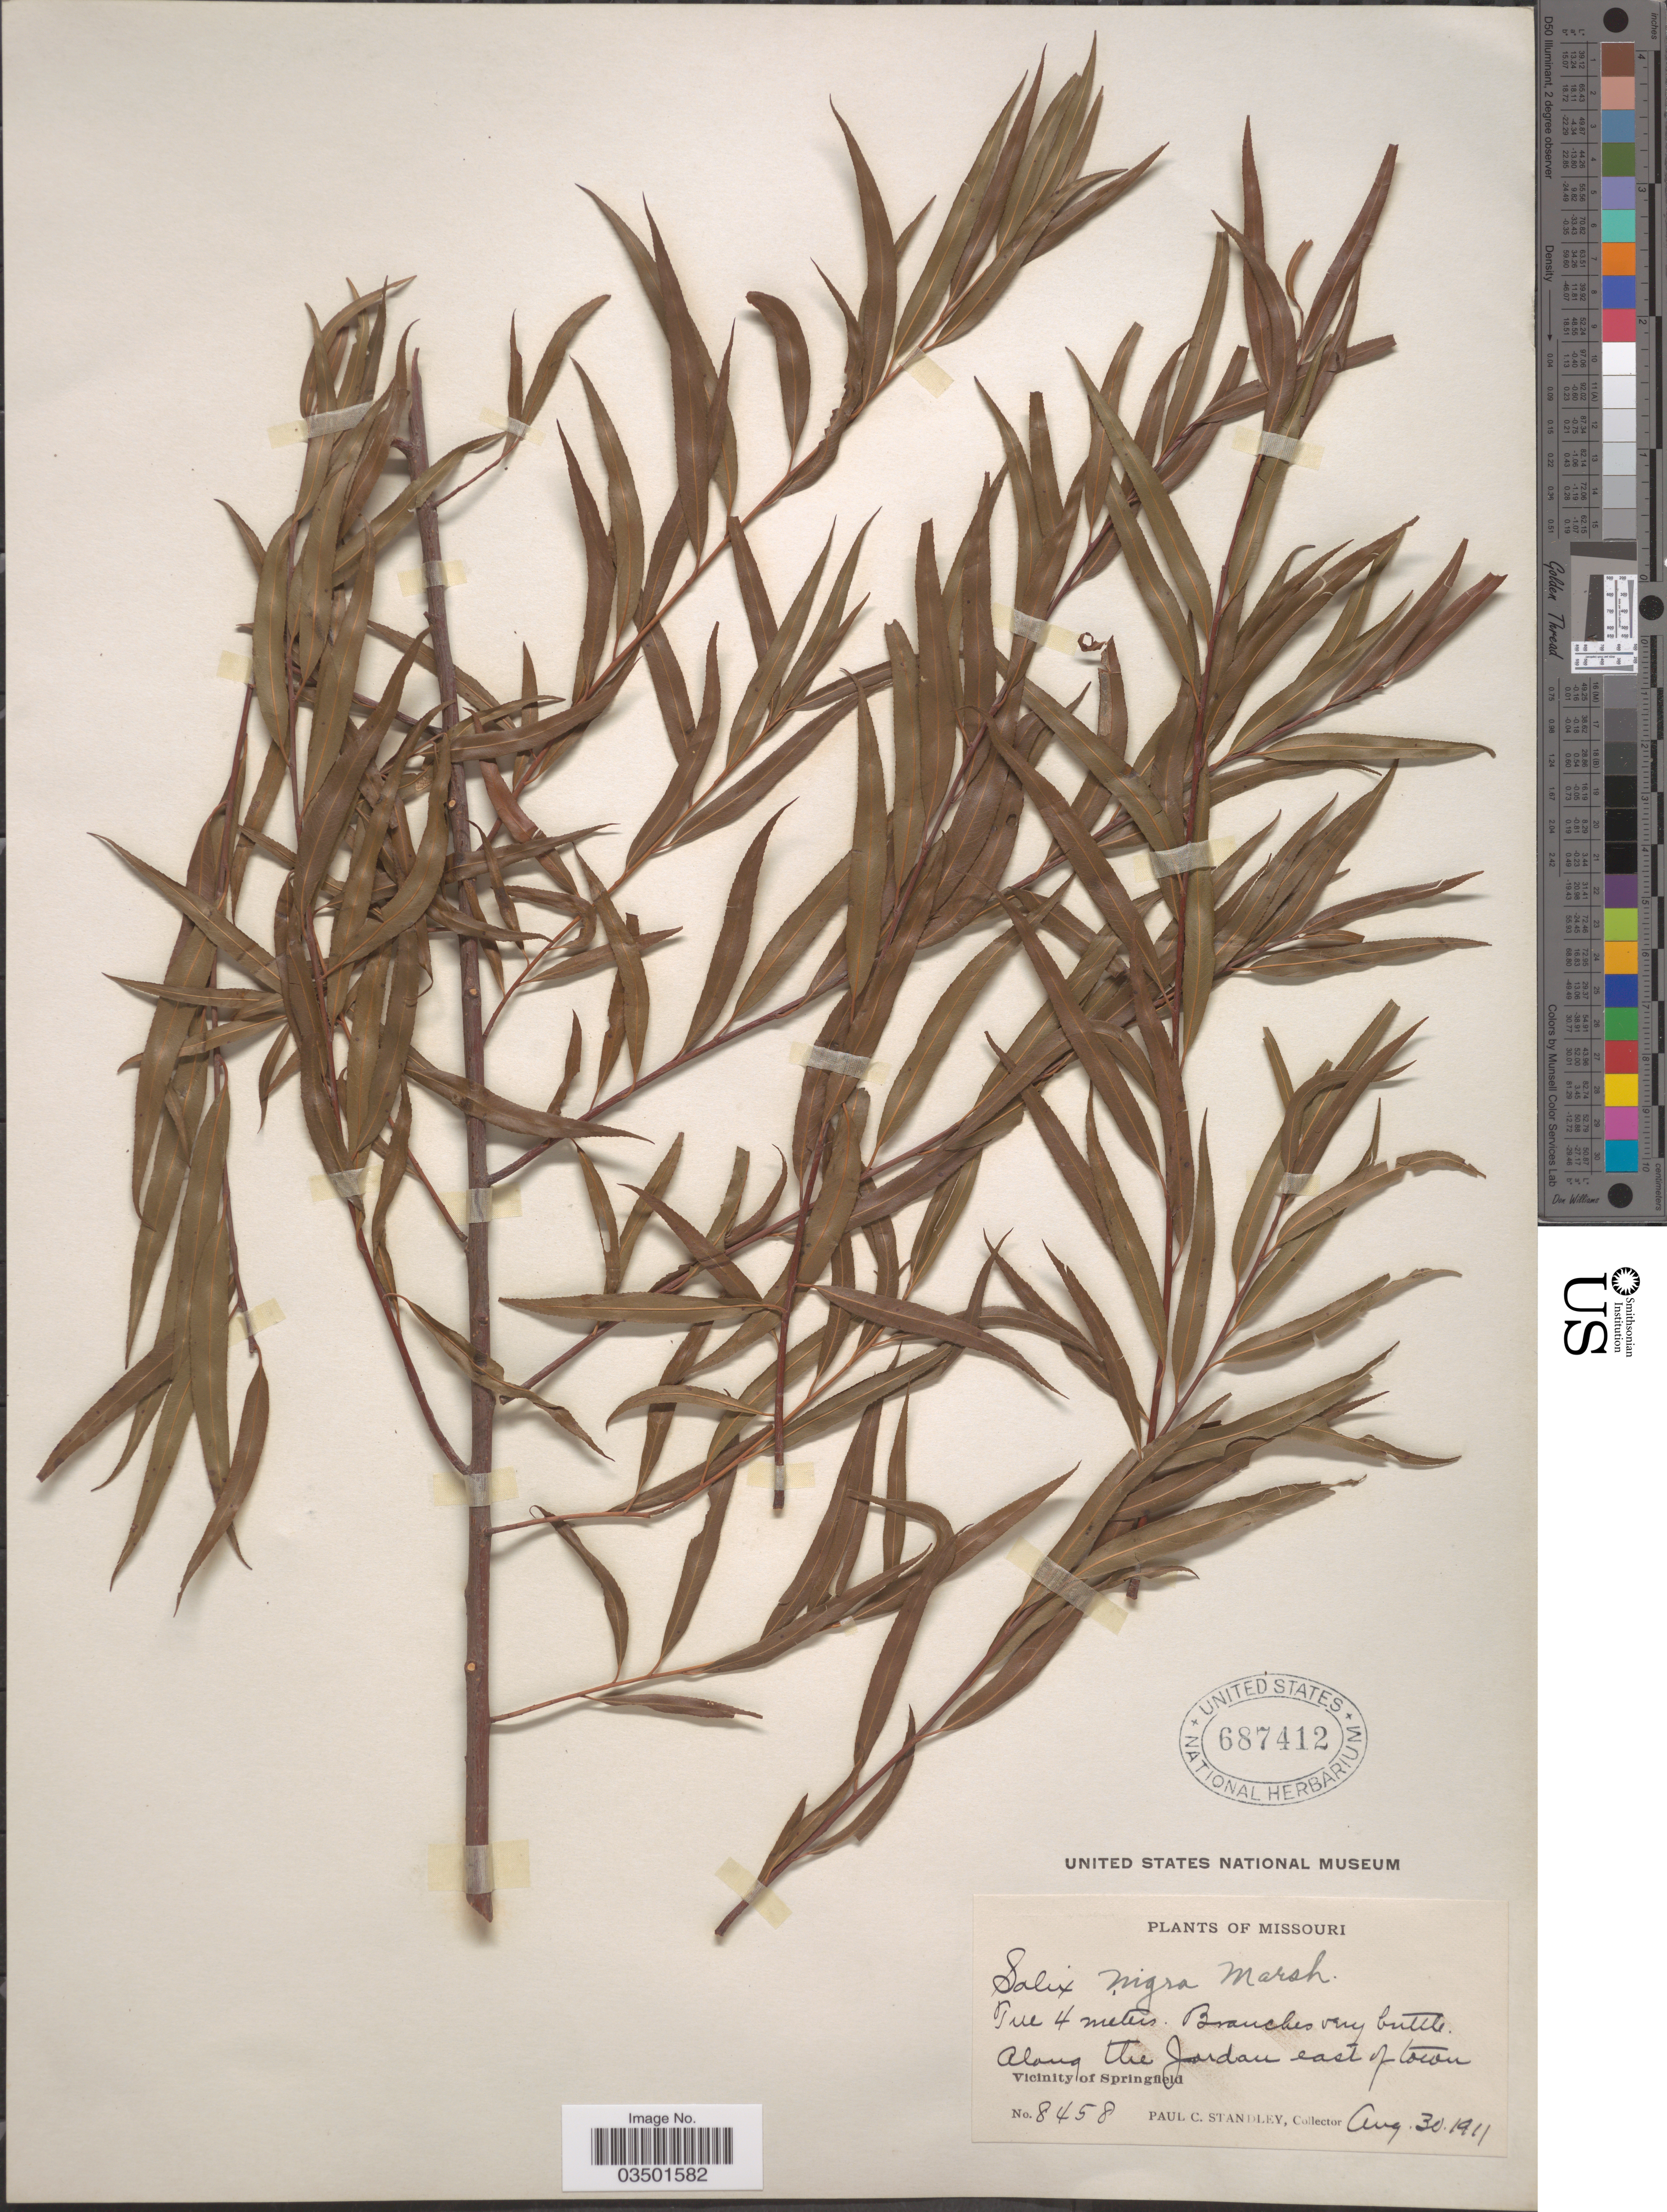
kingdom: Plantae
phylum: Tracheophyta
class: Magnoliopsida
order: Malpighiales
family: Salicaceae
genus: Salix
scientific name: Salix nigra var. lindheimeri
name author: C.K. Schneid.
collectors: P. C. Standley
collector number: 8458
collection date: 1911-08-30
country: United States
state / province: Missouri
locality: Along the Jordan east of town. Vicinity of Springfield.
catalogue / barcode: US 687412